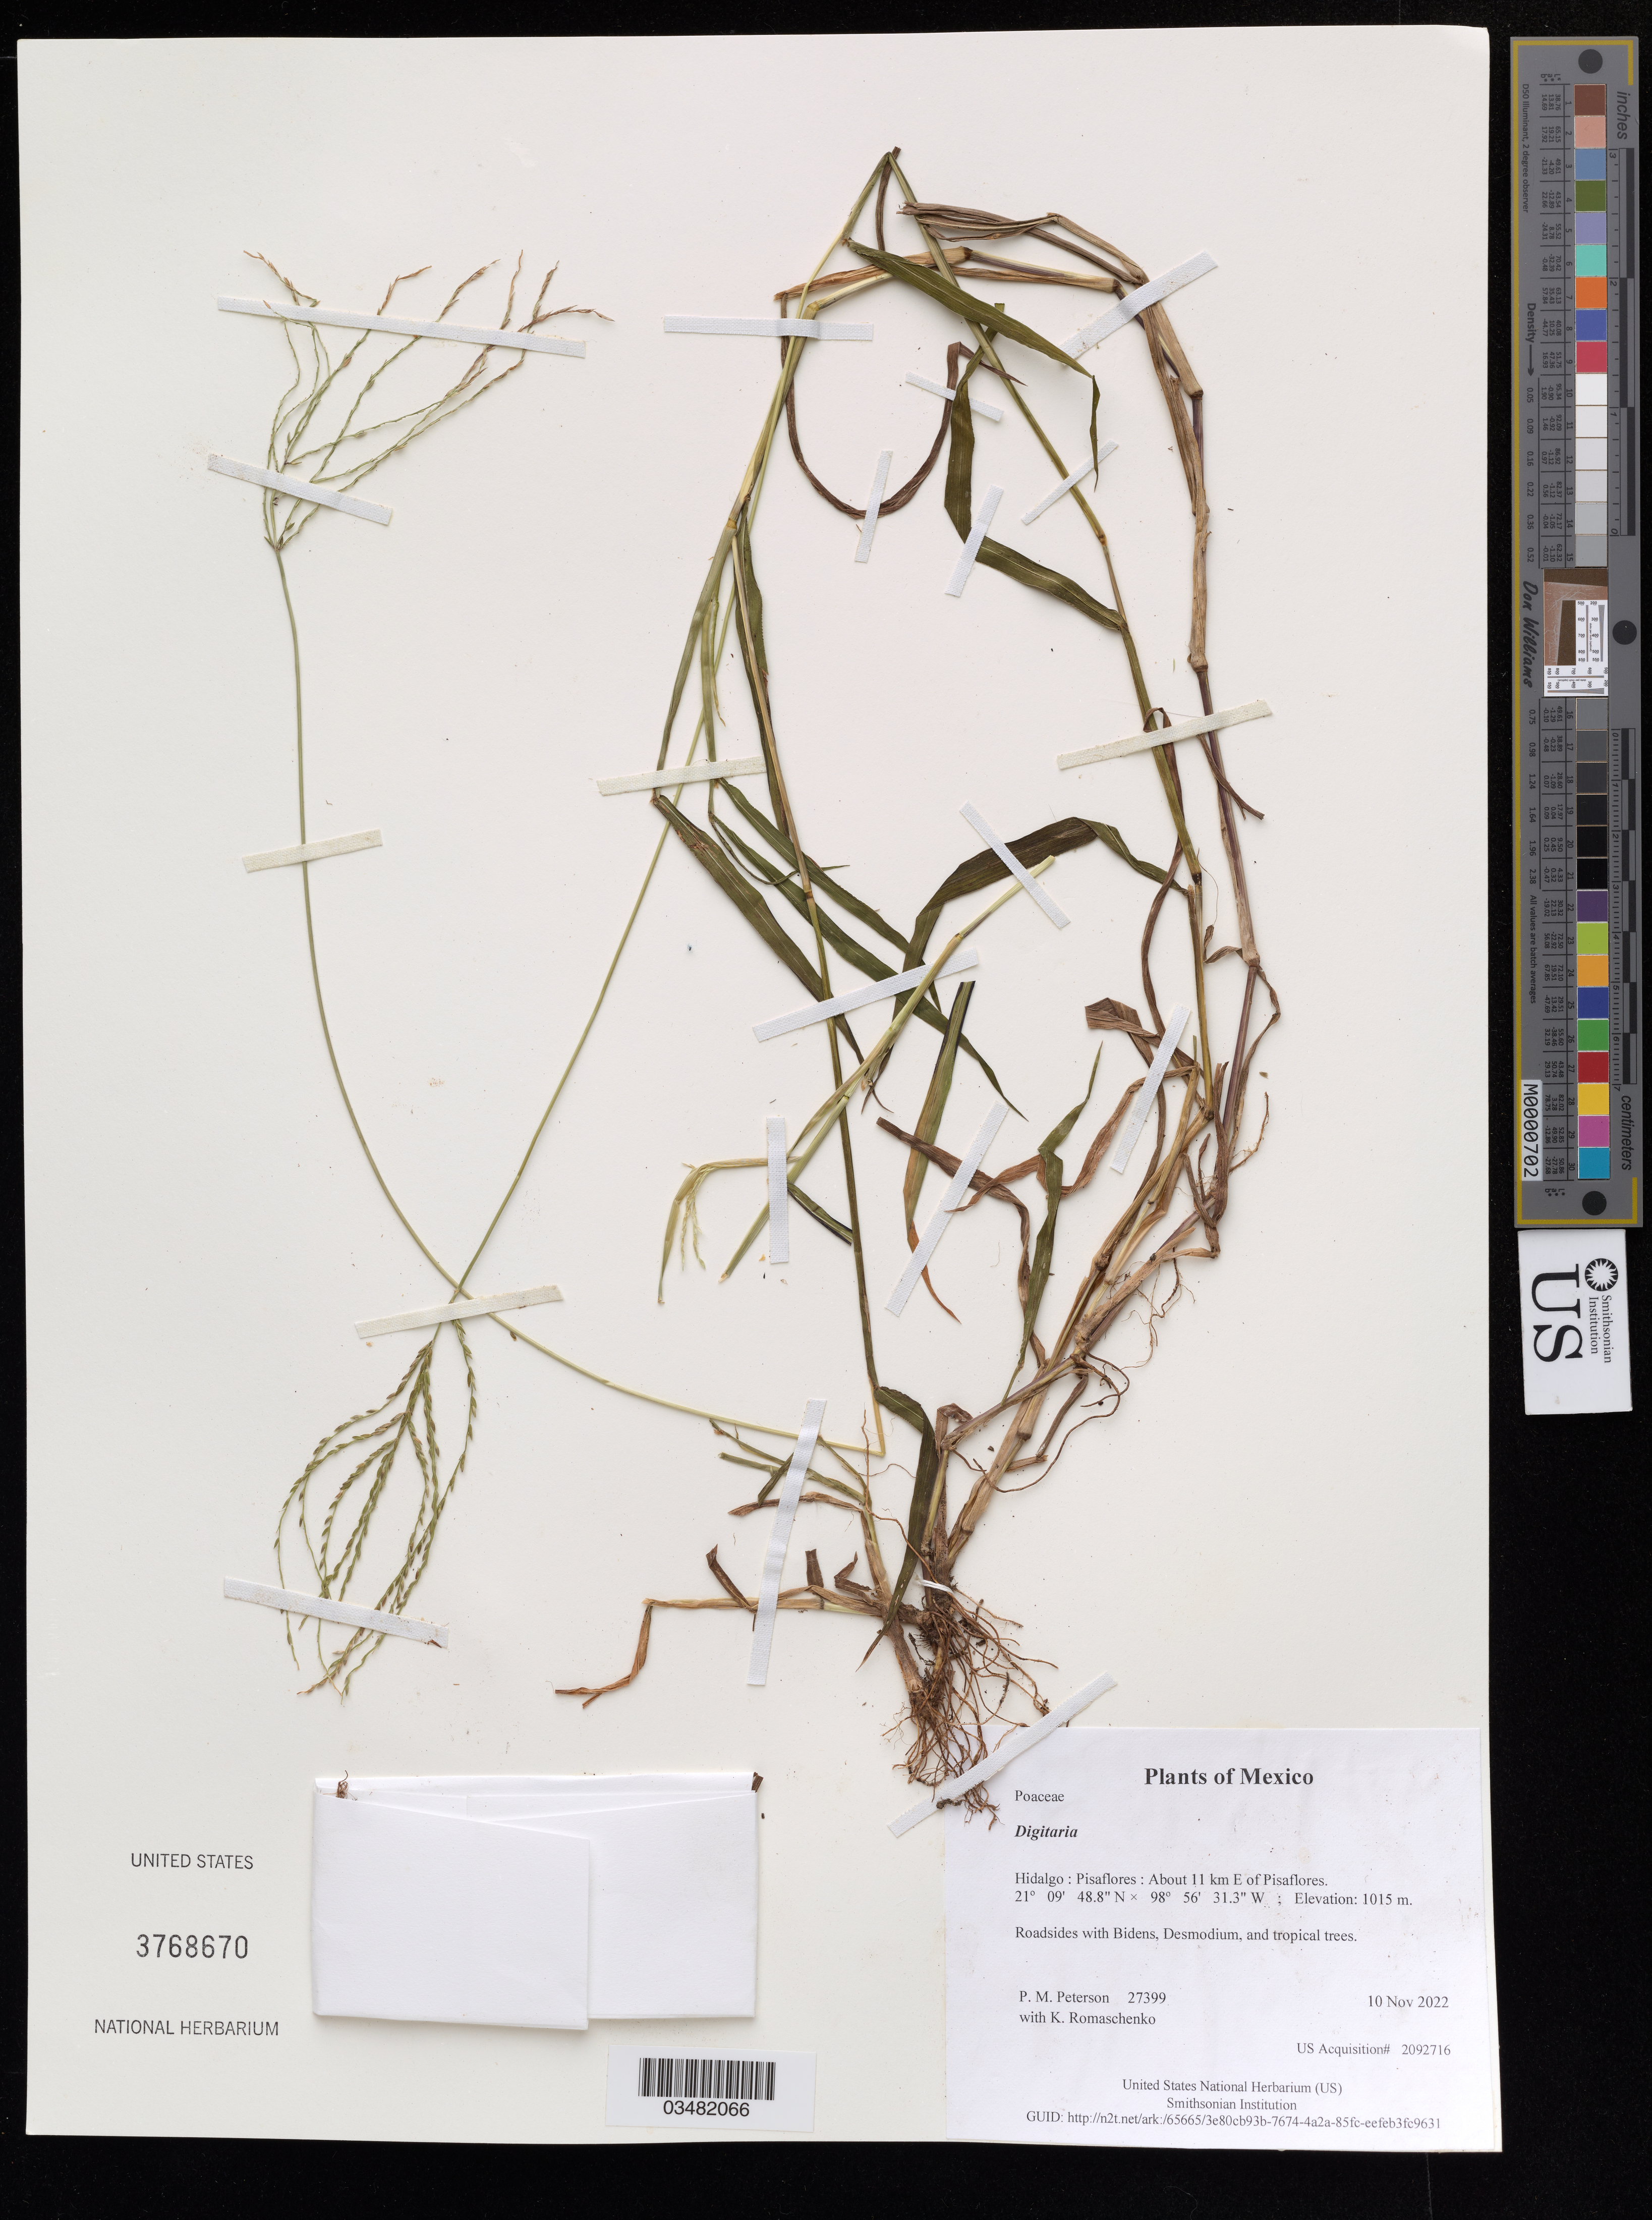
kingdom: Plantae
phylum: Tracheophyta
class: Liliopsida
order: Poales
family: Poaceae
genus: Digitaria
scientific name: Digitaria sp.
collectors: P. M. Peterson & K. Romaschenko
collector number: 27399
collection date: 2022-11-10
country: México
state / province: Hidalgo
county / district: Pisaflores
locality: About 11 km E of Pisaflores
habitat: Roadsides with Bidens, Desmodium, and tropical trees.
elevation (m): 1015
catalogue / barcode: US 3768670